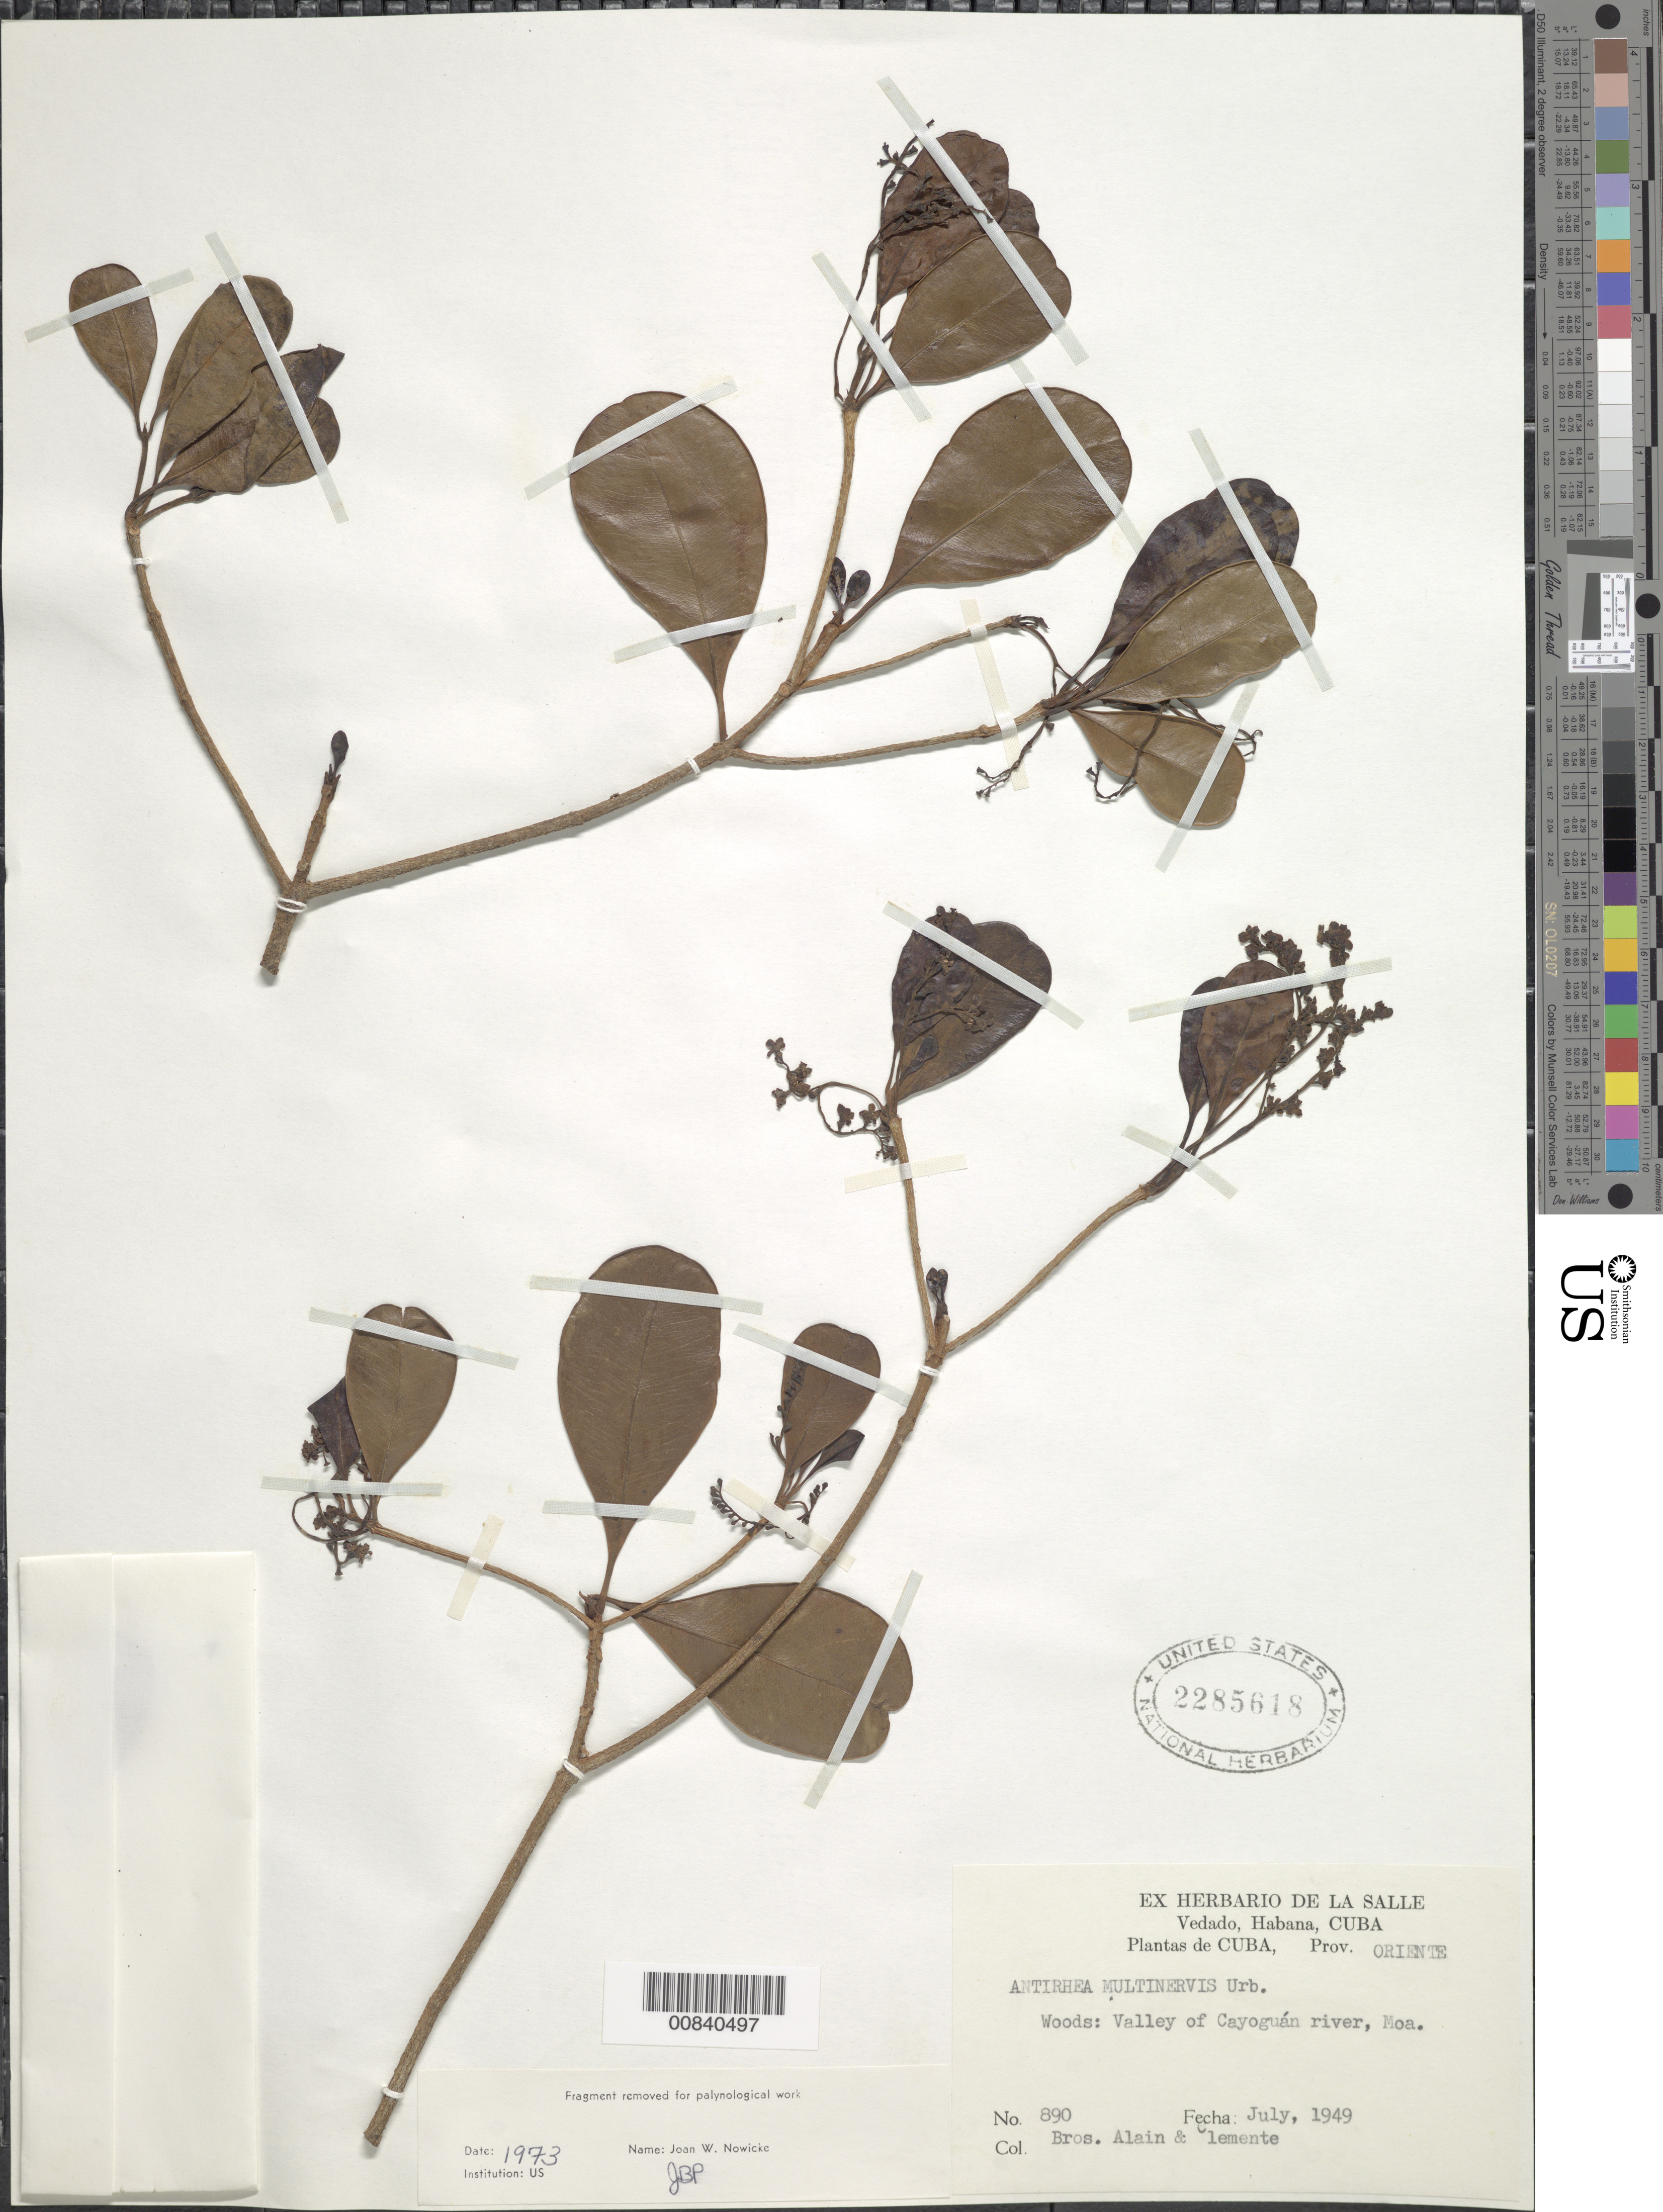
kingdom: Plantae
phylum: Tracheophyta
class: Magnoliopsida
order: Gentianales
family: Rubiaceae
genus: Stenostomum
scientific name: Stenostomum multinerve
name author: (Urb.) Borhidi & Fernández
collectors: A. H. Liogier & Bro. Clemente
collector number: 890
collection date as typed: Jul 1949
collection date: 1949-07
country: Cuba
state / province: Oriente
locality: Valley of Cayoguan River, Moa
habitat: Woods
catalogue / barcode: US 2285618